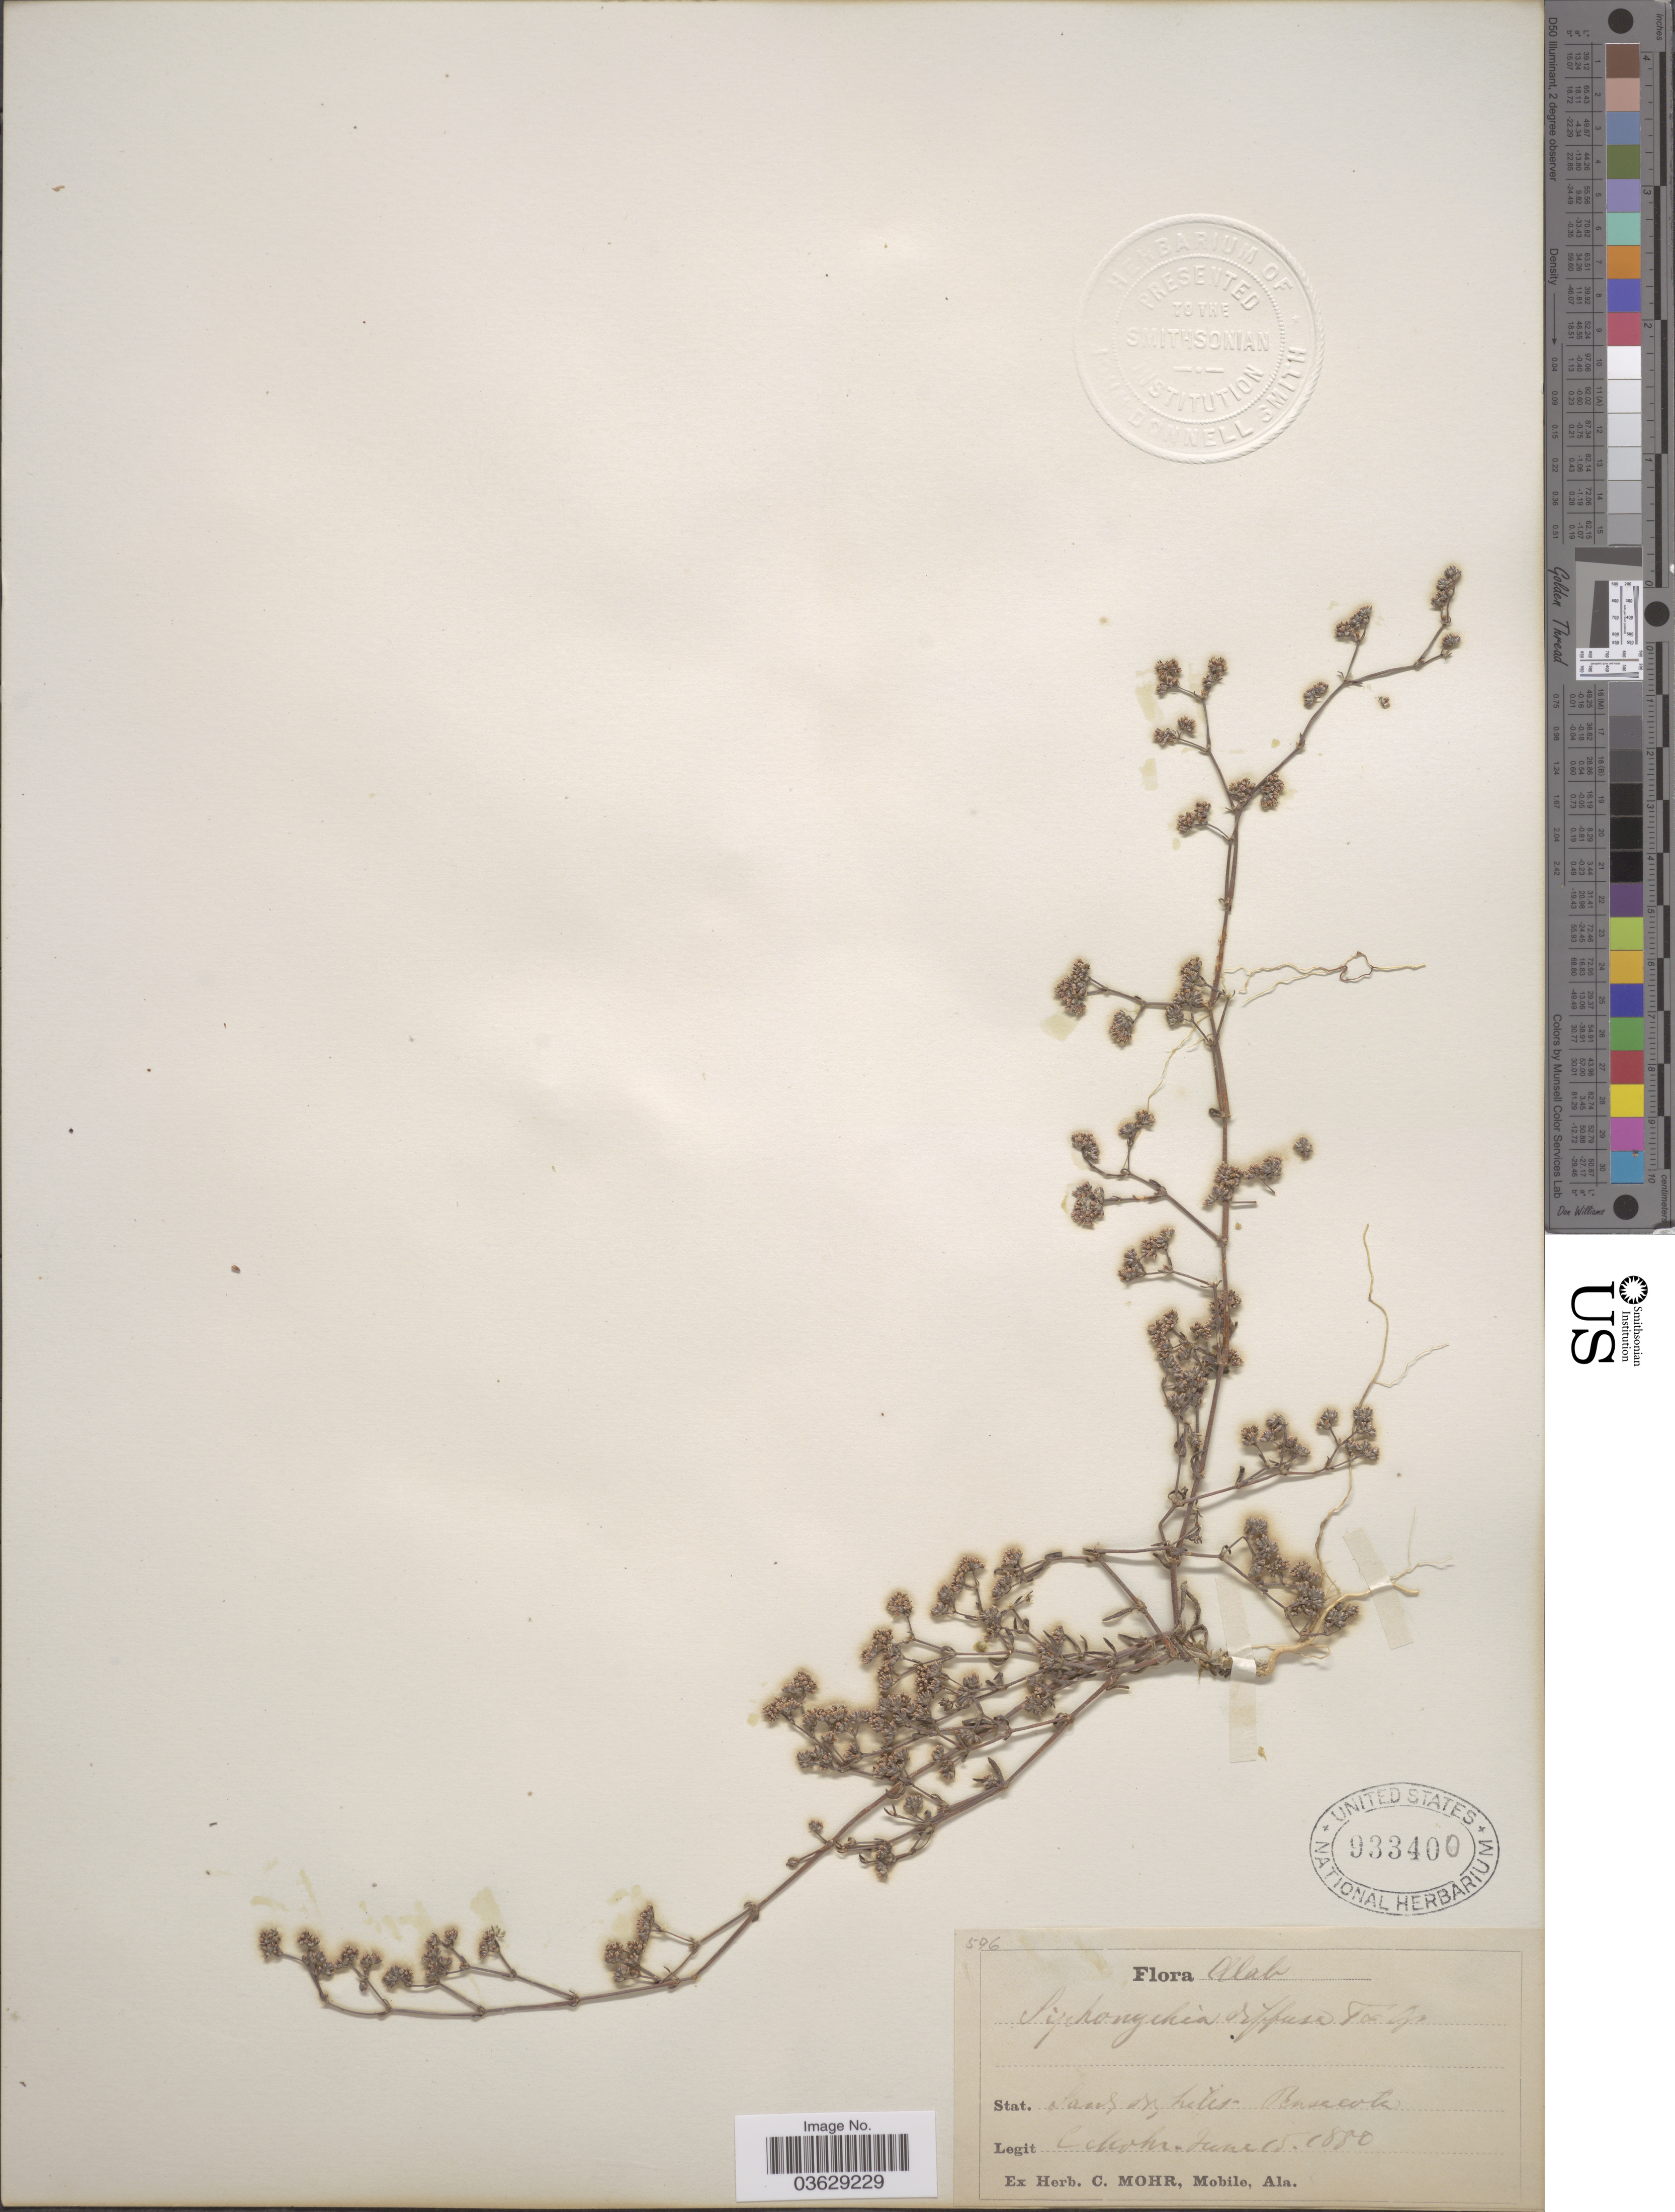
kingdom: Plantae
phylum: Tracheophyta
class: Magnoliopsida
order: Caryophyllales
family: Caryophyllaceae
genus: Paronychia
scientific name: Paronychia patula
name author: Shinners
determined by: Strong, Mark T., (BOT), Smithsonian Institution - National Museum of Natural History (UNITED STATES)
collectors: C. T. Mohr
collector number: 596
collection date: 1880-06-15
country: United States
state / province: Florida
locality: Pensacola.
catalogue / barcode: US 933400